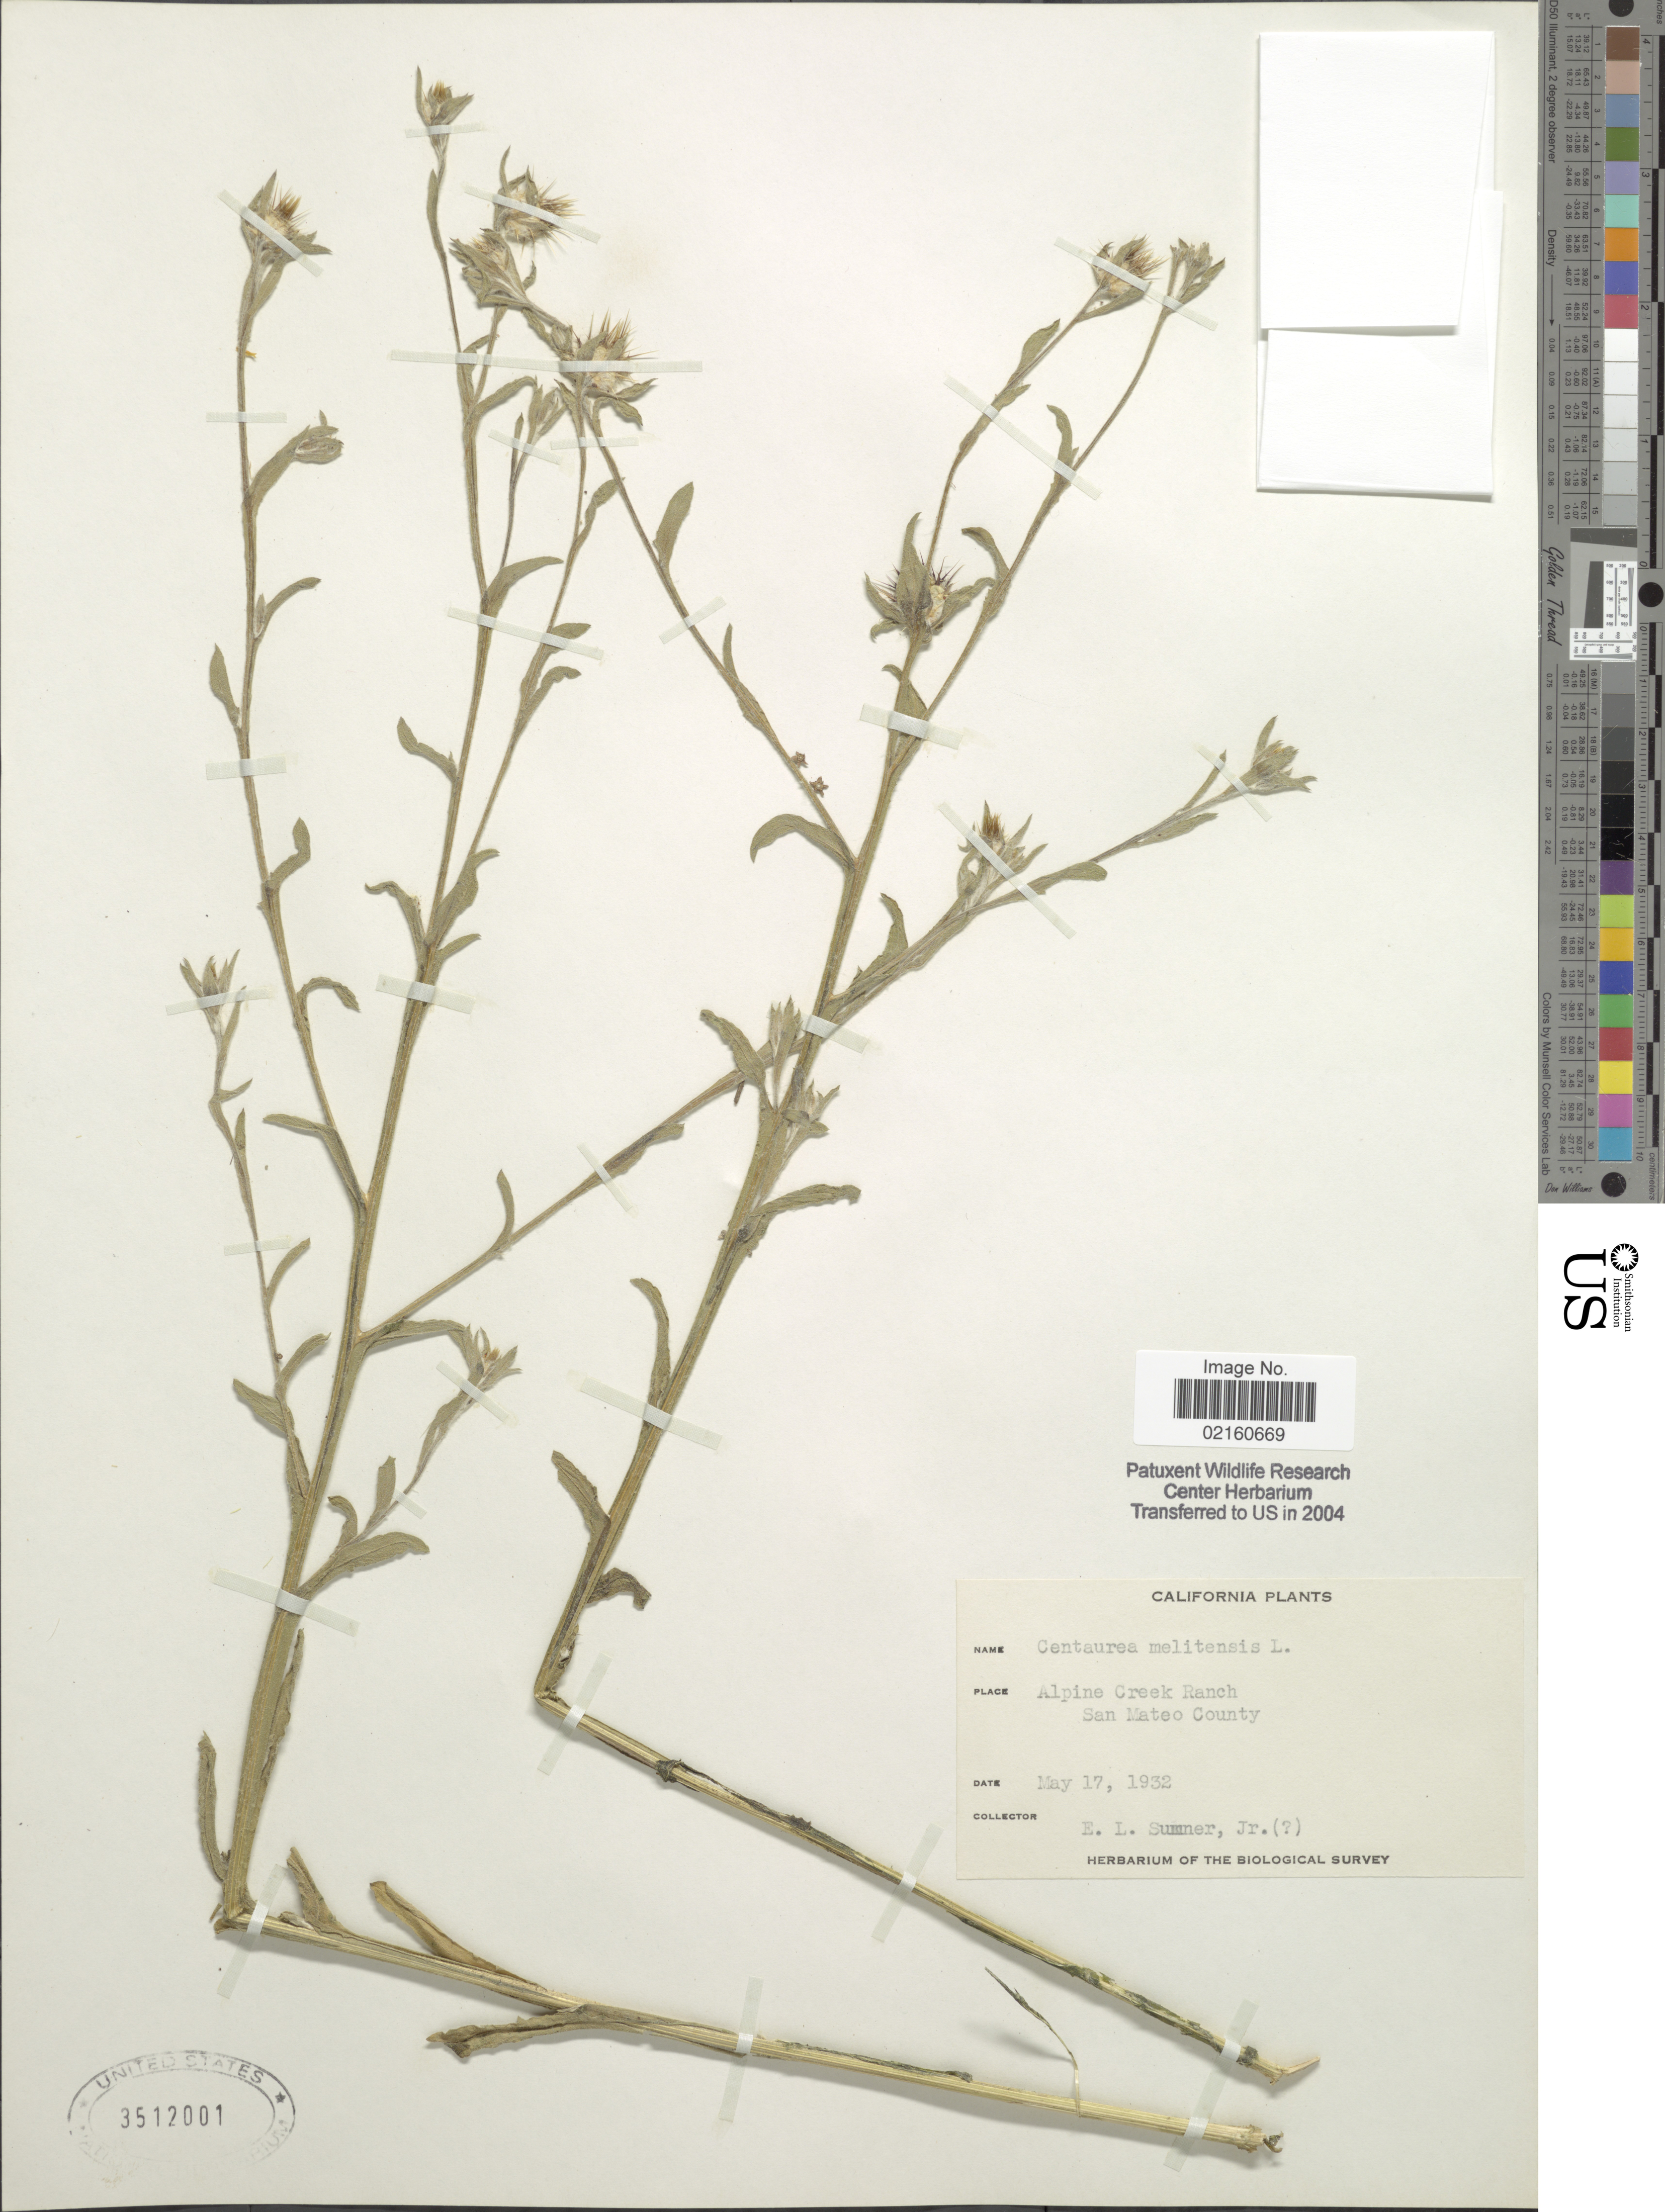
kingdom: Plantae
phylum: Tracheophyta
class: Magnoliopsida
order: Asterales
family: Asteraceae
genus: Centaurea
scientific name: Centaurea melitensis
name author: L.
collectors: E. Sumner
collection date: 1932-05-17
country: United States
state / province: California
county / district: San Mateo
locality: Alpine Creek Ranch, San Mateo County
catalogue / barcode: US 3512001